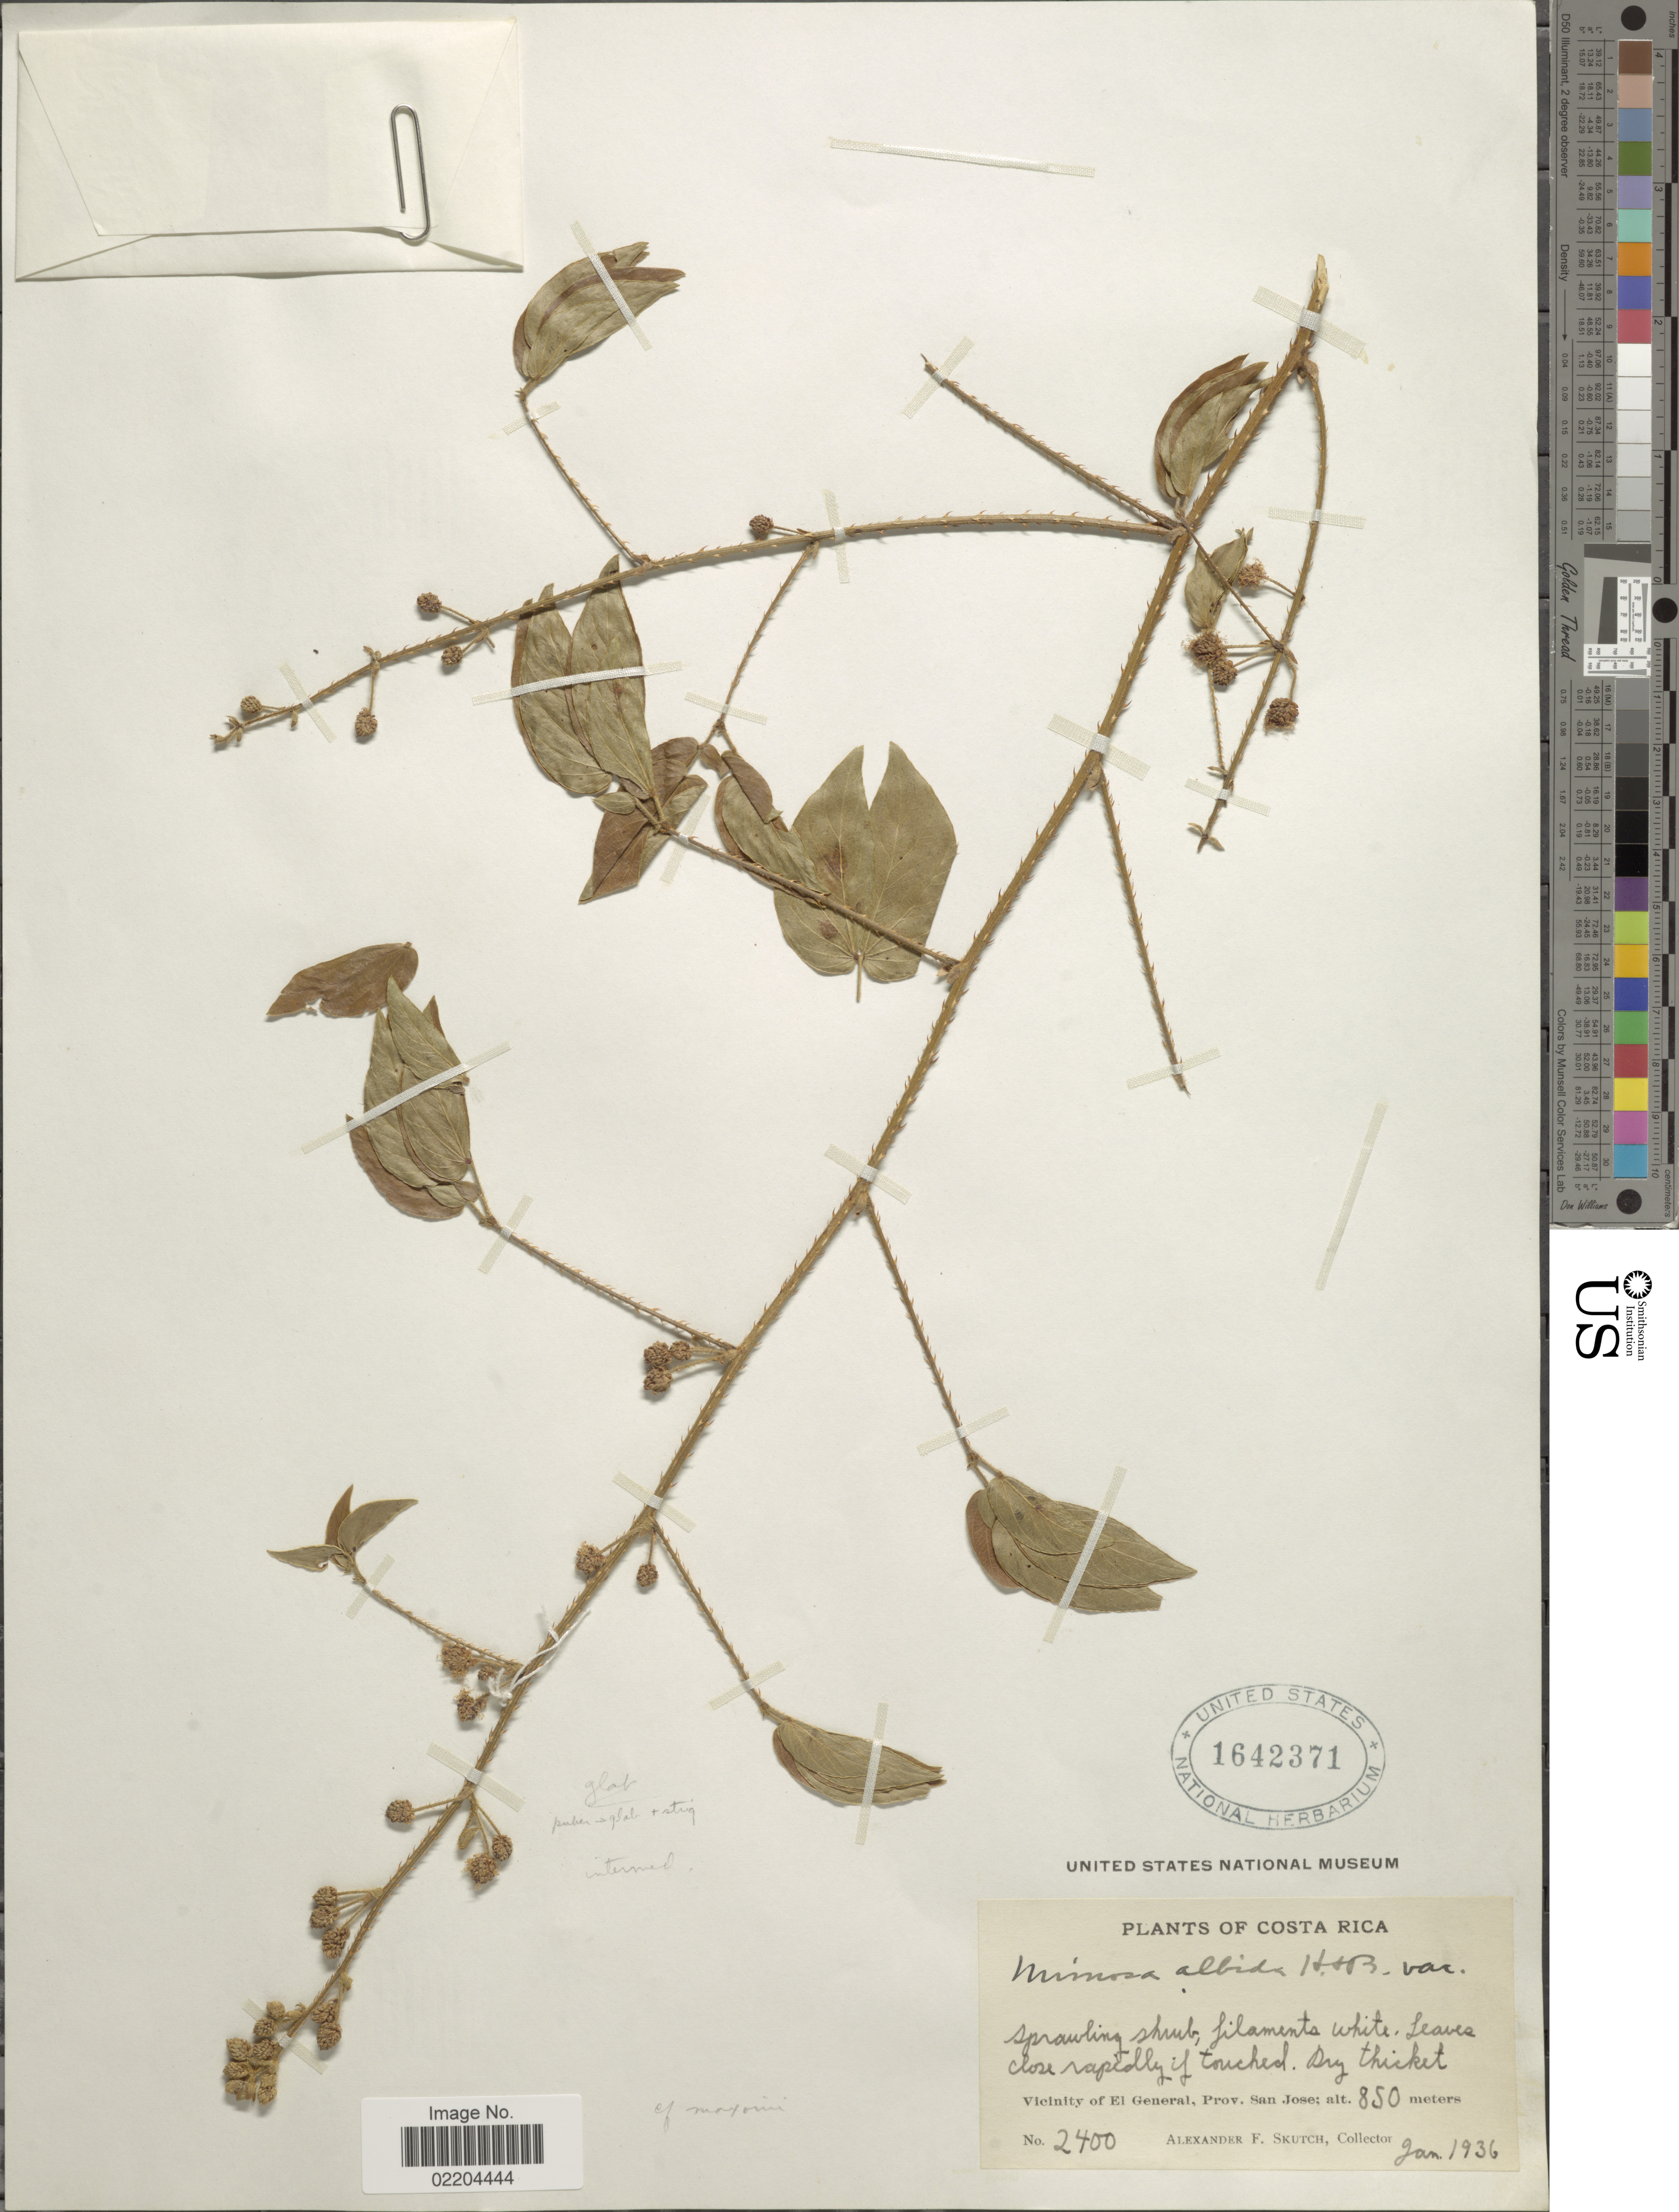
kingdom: Plantae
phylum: Tracheophyta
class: Magnoliopsida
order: Fabales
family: Fabaceae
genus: Mimosa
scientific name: Mimosa maxonii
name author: Standl.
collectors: A. F. Skutch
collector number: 2400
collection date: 1936-01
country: Costa Rica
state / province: San José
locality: Vicinity of El General, Prov.. San Jose.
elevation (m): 850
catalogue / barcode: US 1642371